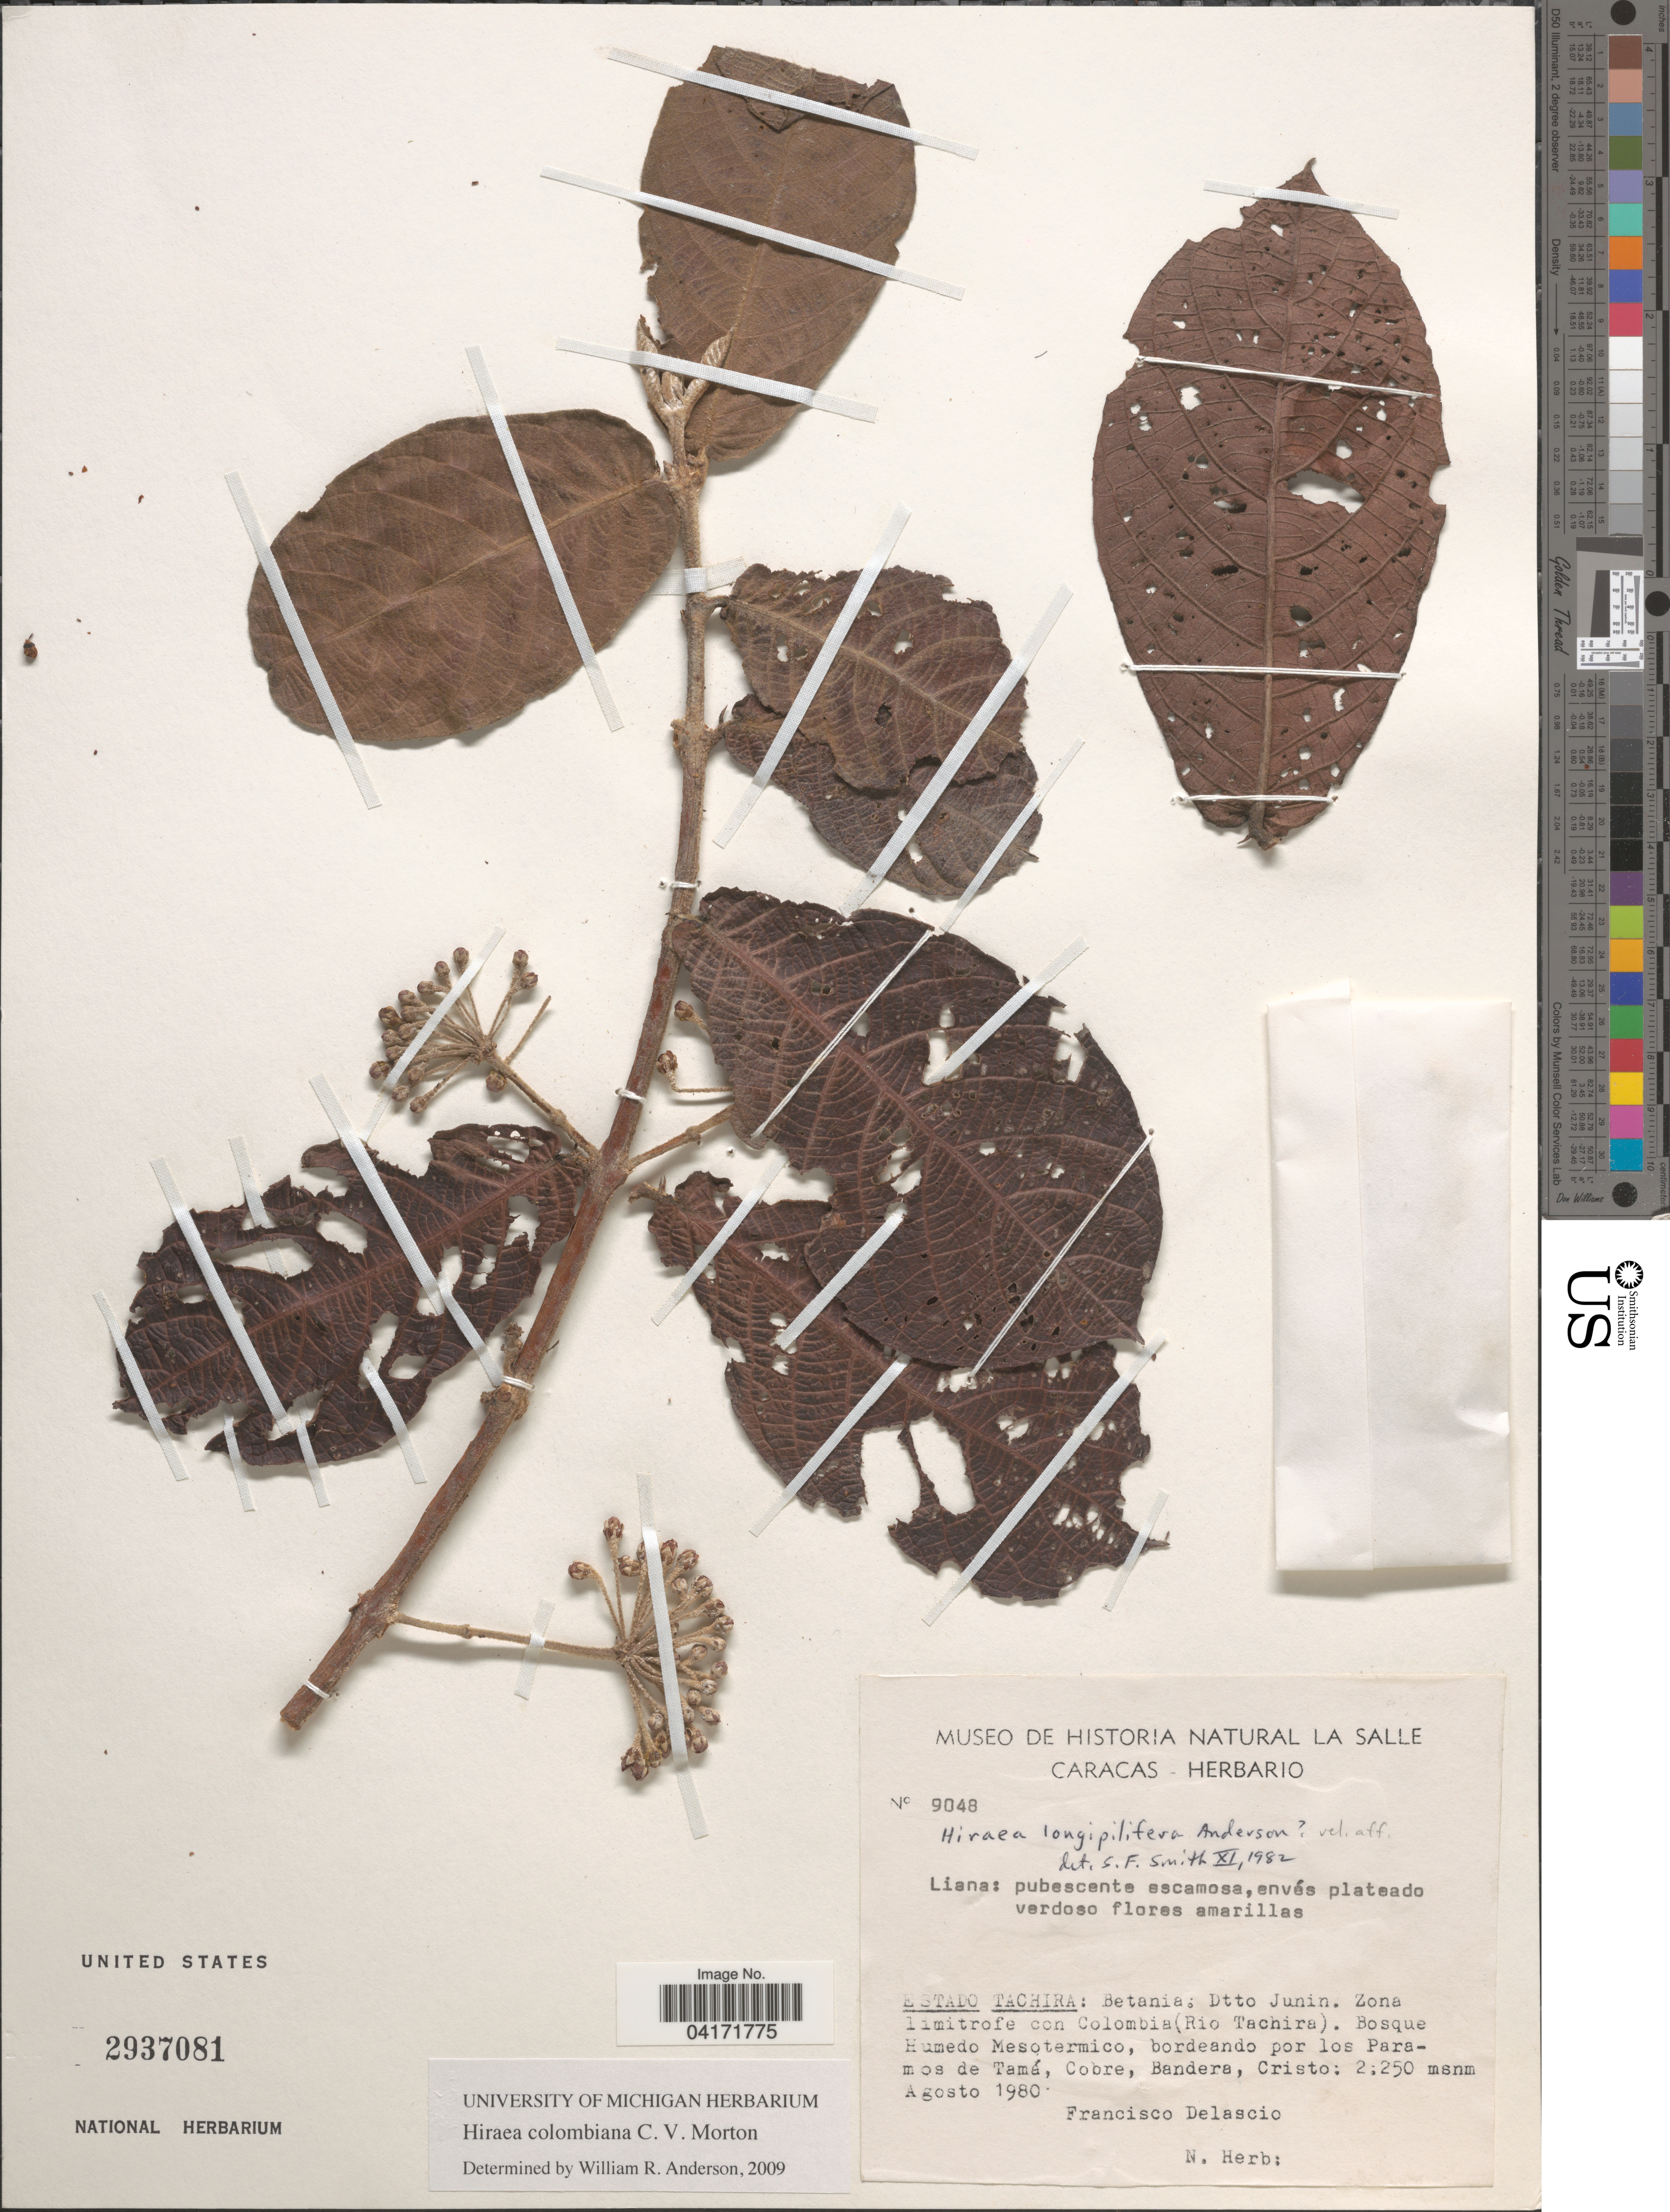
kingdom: Plantae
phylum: Tracheophyta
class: Magnoliopsida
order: Malpighiales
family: Malpighiaceae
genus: Hiraea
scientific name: Hiraea colombiana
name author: C.V. Morton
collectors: F. Delascio C.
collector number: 9048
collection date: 1980-08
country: Venezuela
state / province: Tachira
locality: Betania: Dtto Junin. Zona limitrofe con Colombia (Rio Tachira). Bosque Humedo Mesotermico, bordeando por los Paramos de Tamá, Cobre, Bandera, Cristo.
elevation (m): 2250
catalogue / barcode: US 2937081